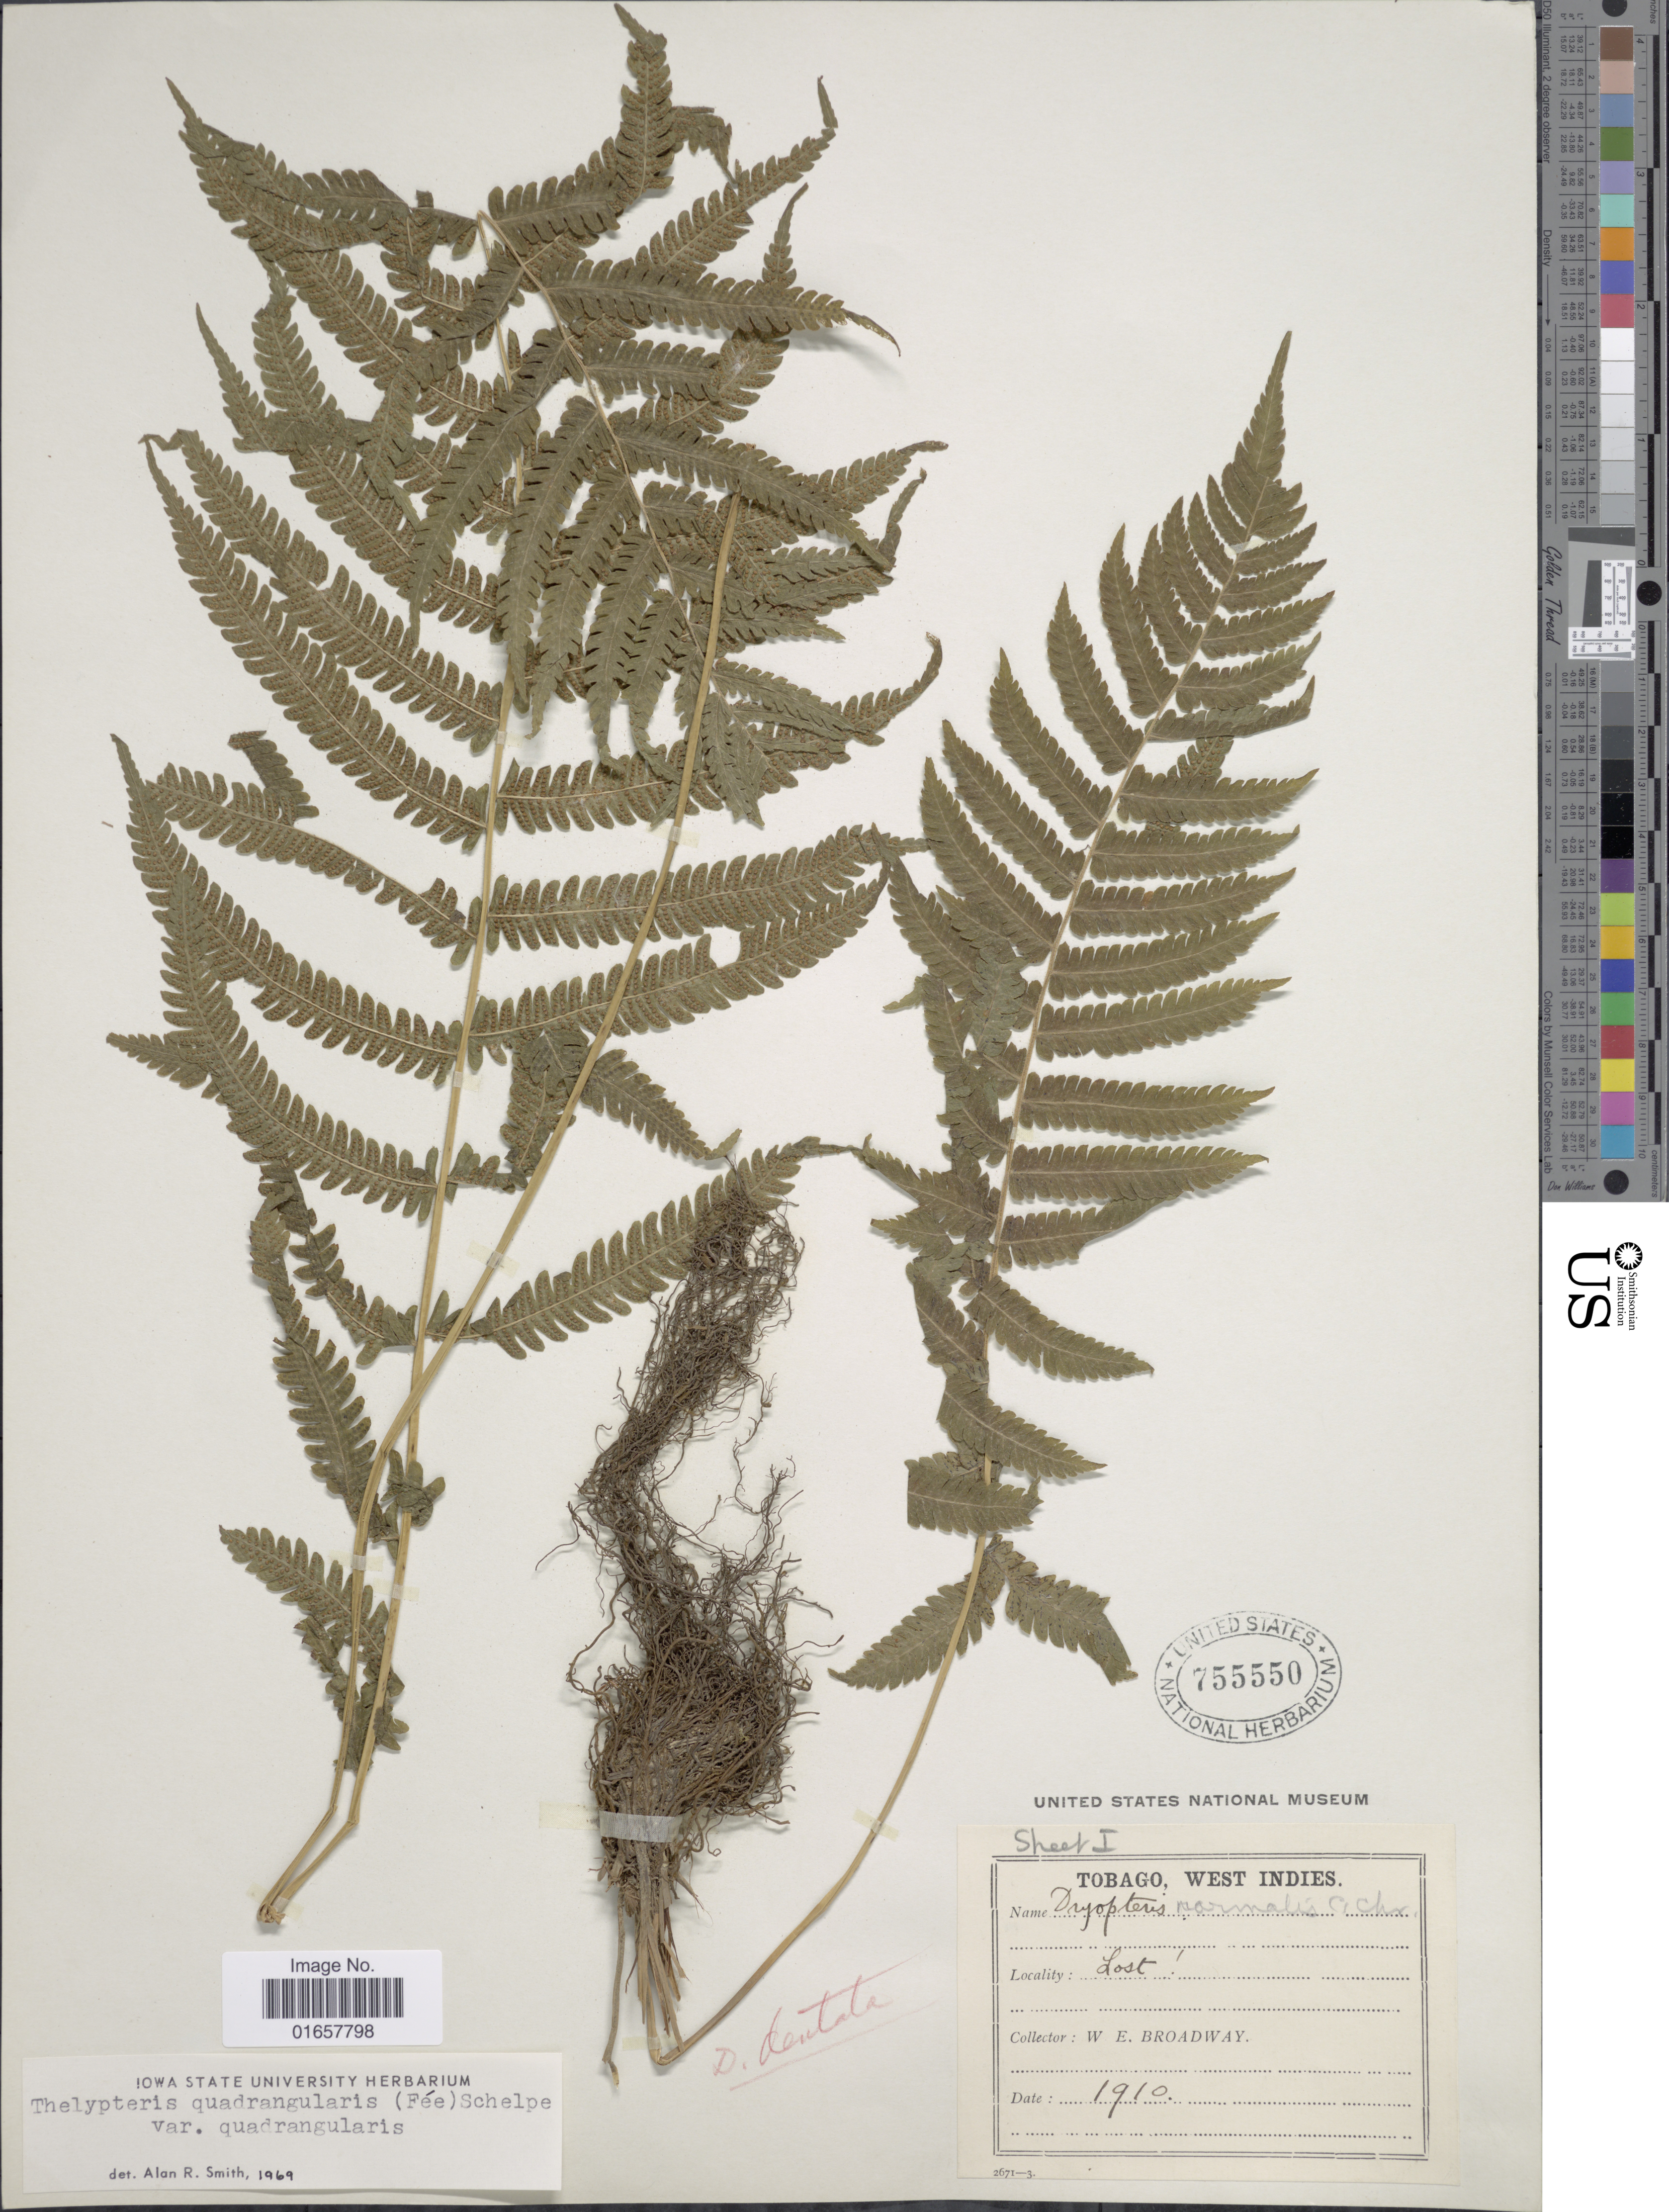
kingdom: Plantae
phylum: Tracheophyta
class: Polypodiopsida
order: Polypodiales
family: Thelypteridaceae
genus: Christella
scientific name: Christella hispidula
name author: (Decne.) Holttum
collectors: W. E. Broadway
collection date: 1910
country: Trinidad and Tobago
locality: Tobago, West Indies.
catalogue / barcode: US 755550